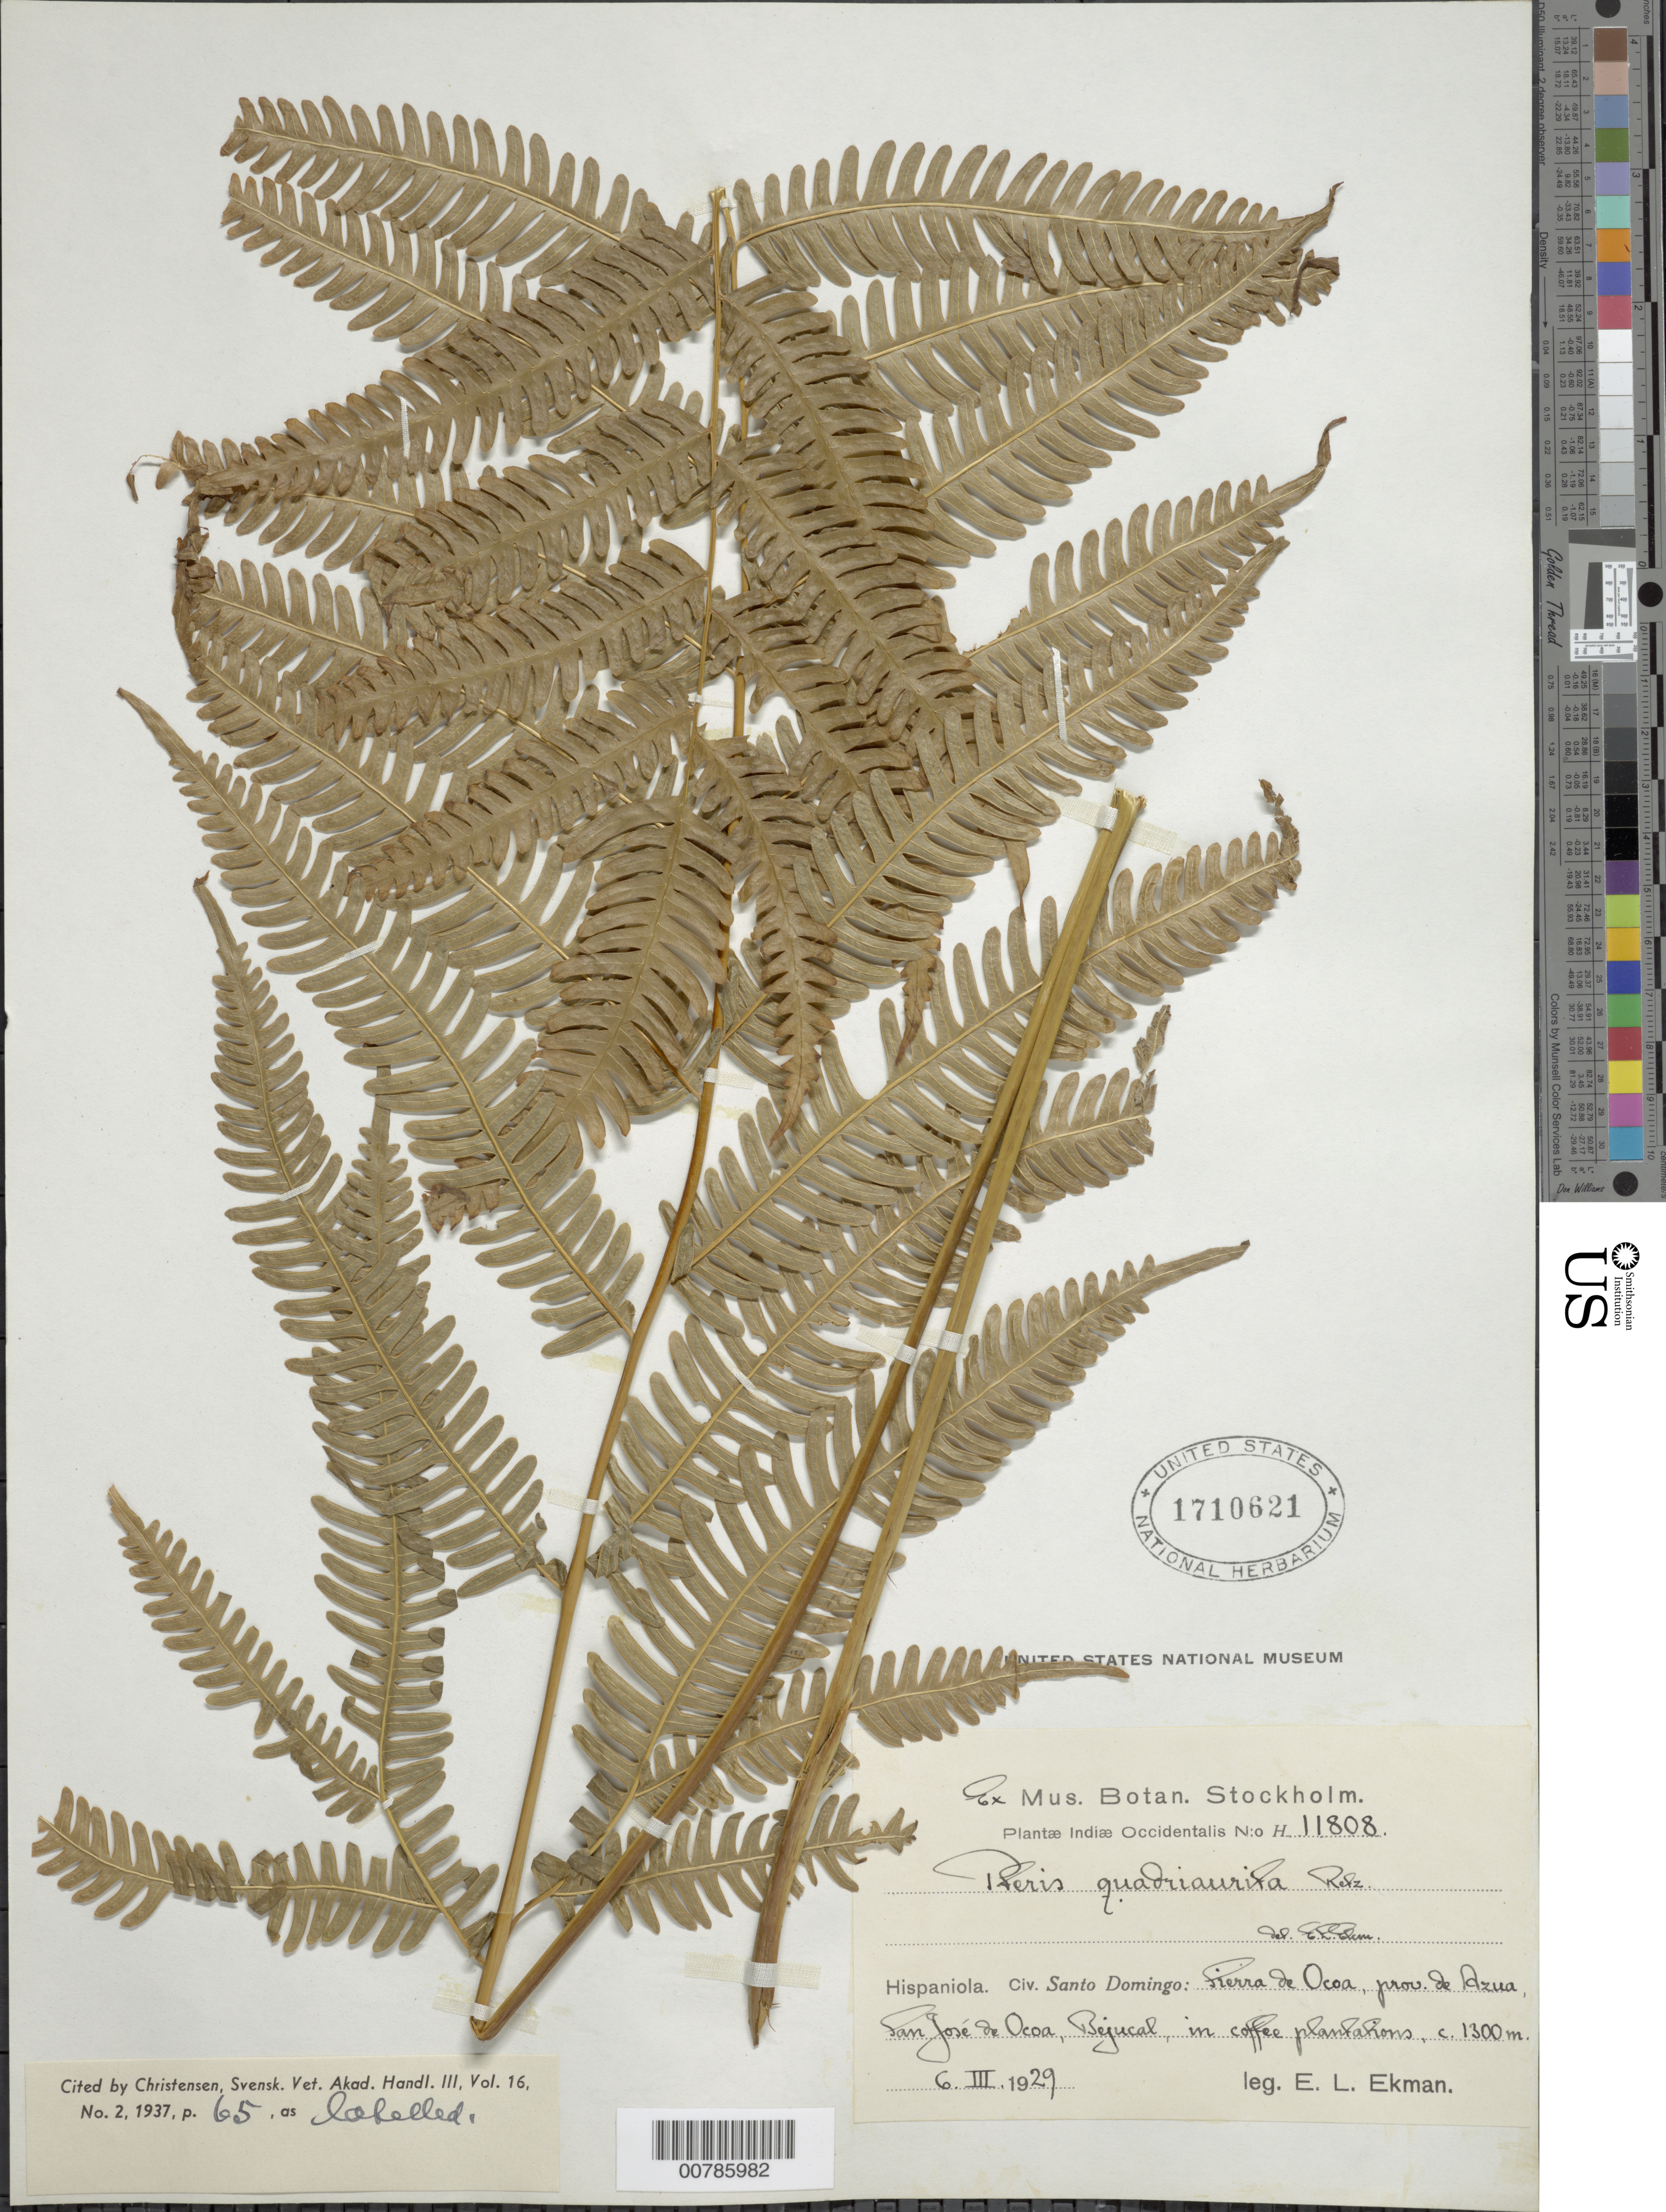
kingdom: Plantae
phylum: Tracheophyta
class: Polypodiopsida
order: Polypodiales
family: Pteridaceae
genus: Pteris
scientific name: Pteris quadriaurita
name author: Retz.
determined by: Christensen, C. F. A.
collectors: E. L. Ekman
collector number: H 11808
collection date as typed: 06 Mar 1929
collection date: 1929-03-06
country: Dominican Republic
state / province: Azua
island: Hispaniola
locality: Suerra de Ocoa, San José de Ocoa, Bejucal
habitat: Coffee plantations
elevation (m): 1300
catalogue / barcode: US 1710621